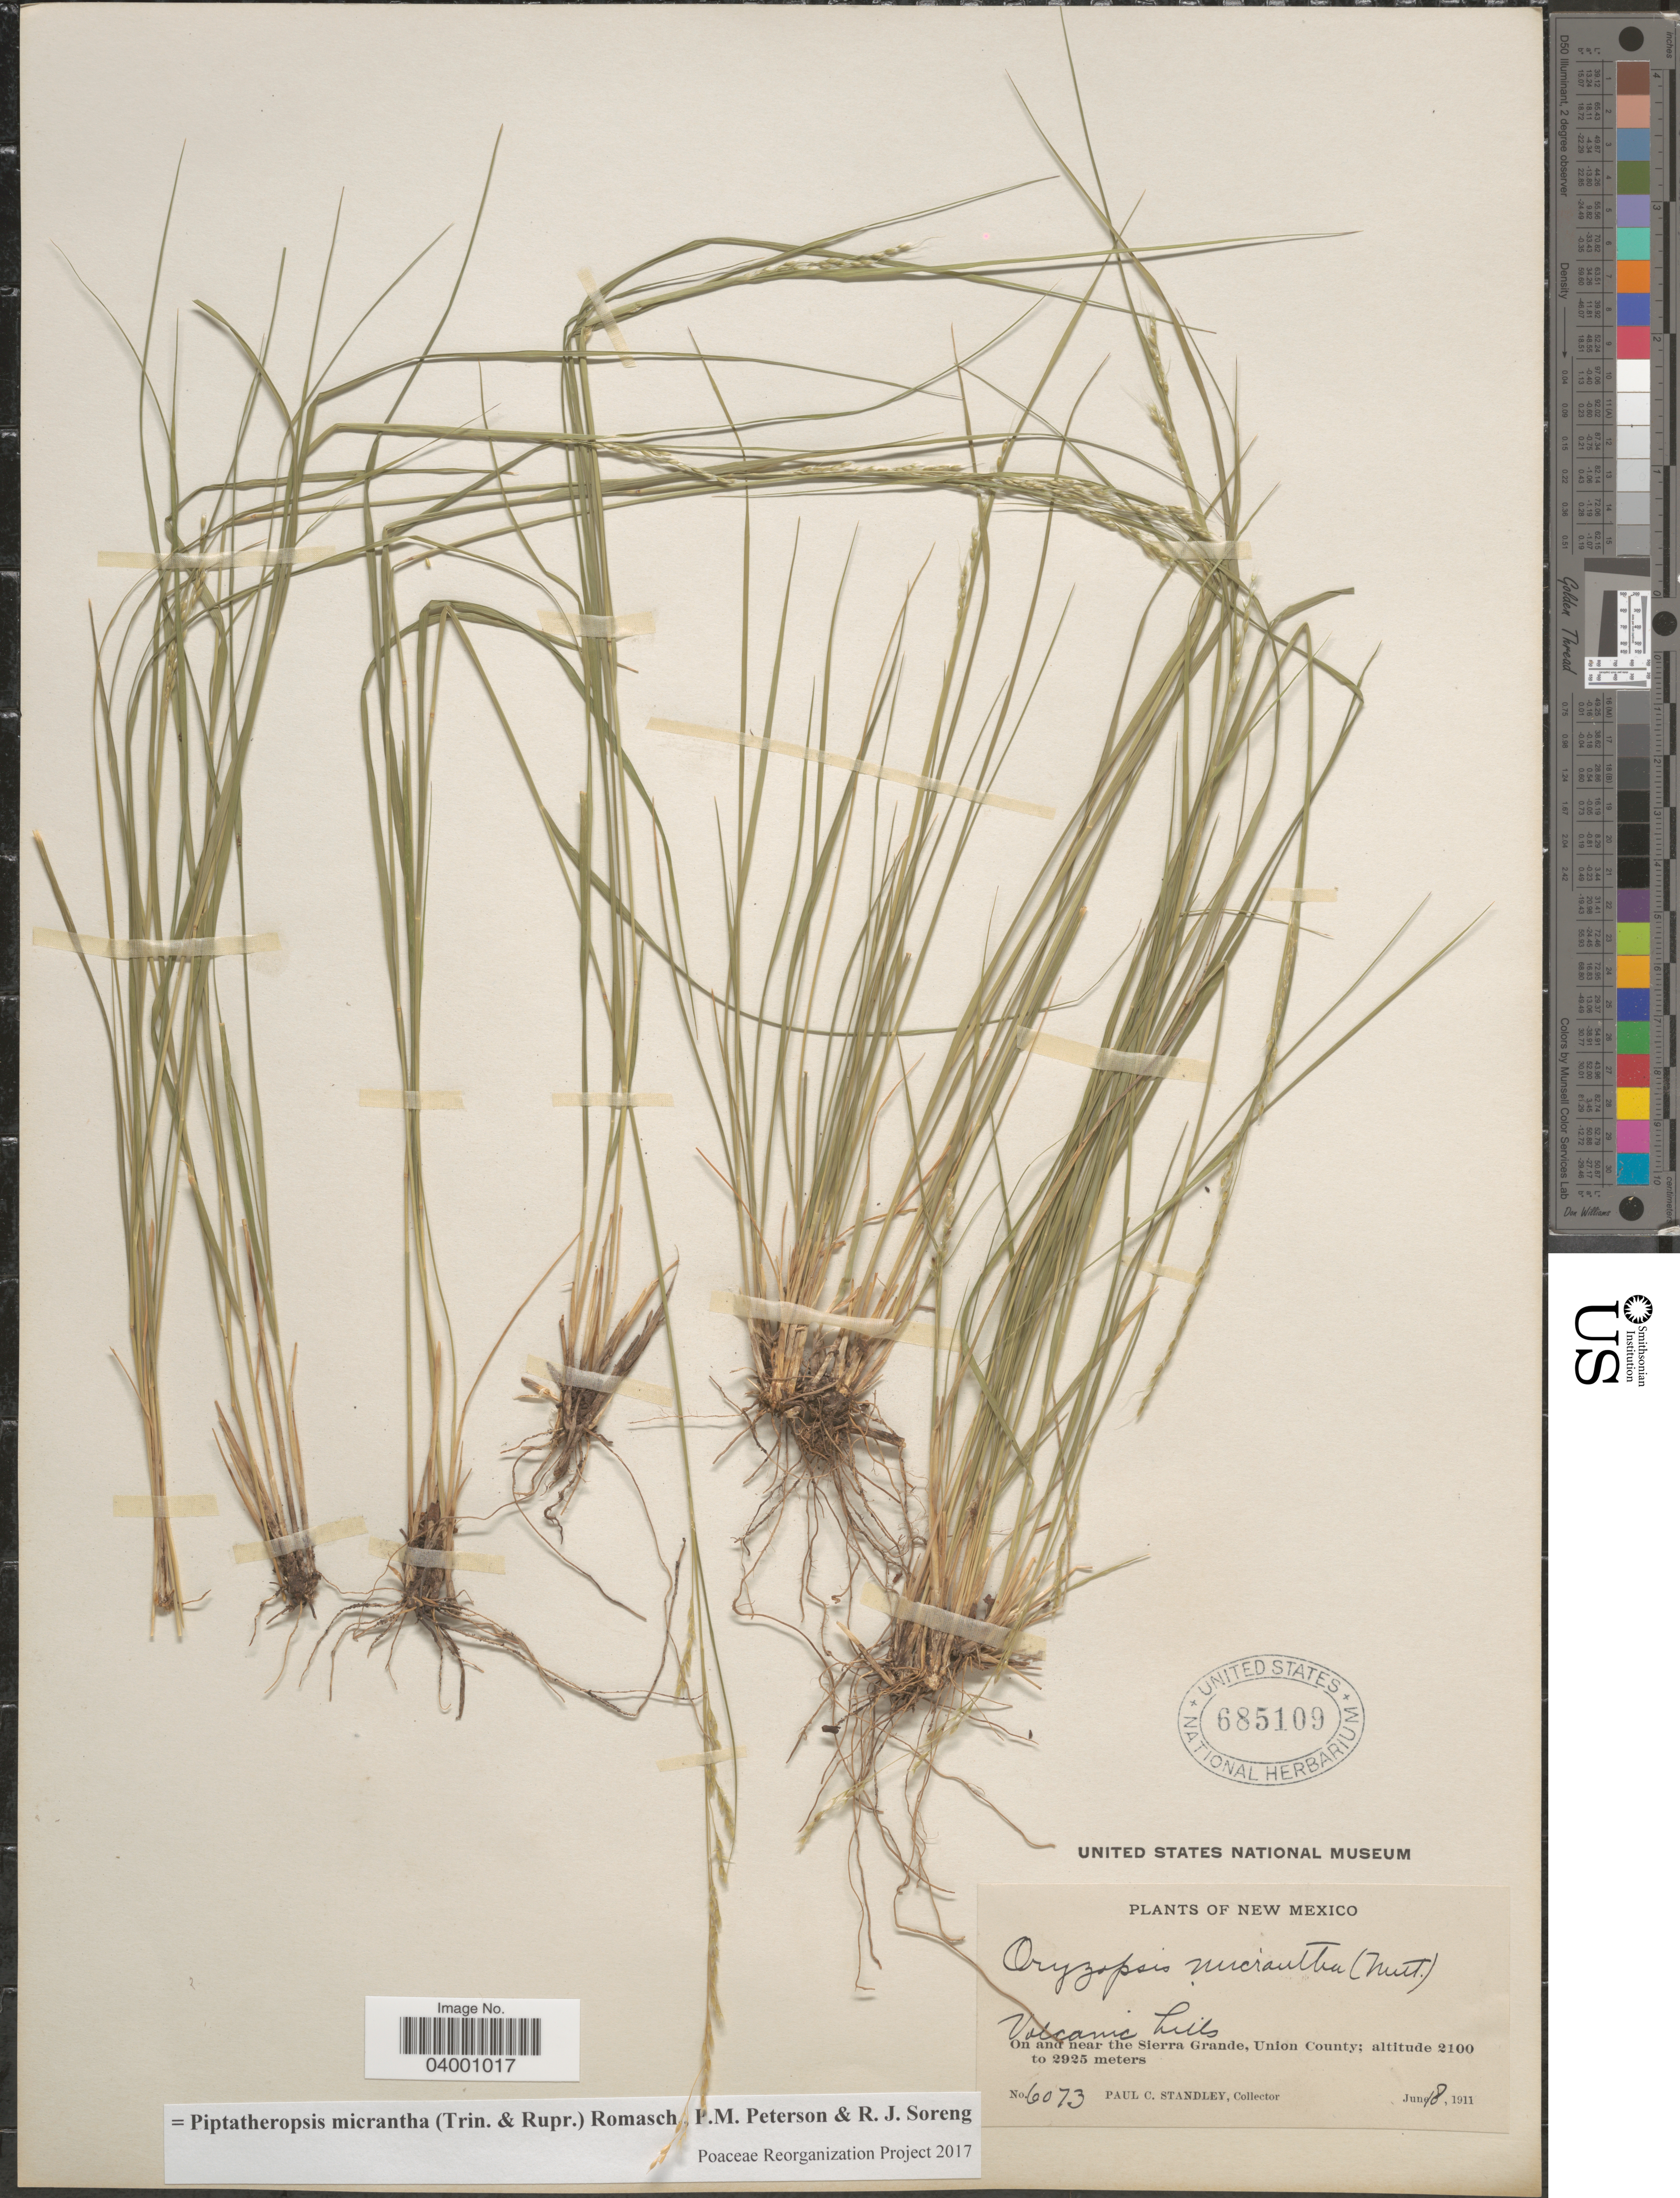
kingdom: Plantae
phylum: Tracheophyta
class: Liliopsida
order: Poales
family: Poaceae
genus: Piptatheropsis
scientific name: Piptatheropsis micrantha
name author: (Trin. & Rupr.) Romasch.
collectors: P. C. Standley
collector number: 6073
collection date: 1911-06-18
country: United States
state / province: New Mexico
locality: Volcanic hills. On and near the Sierra Grande, Union County.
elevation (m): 2100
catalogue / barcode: US 685109